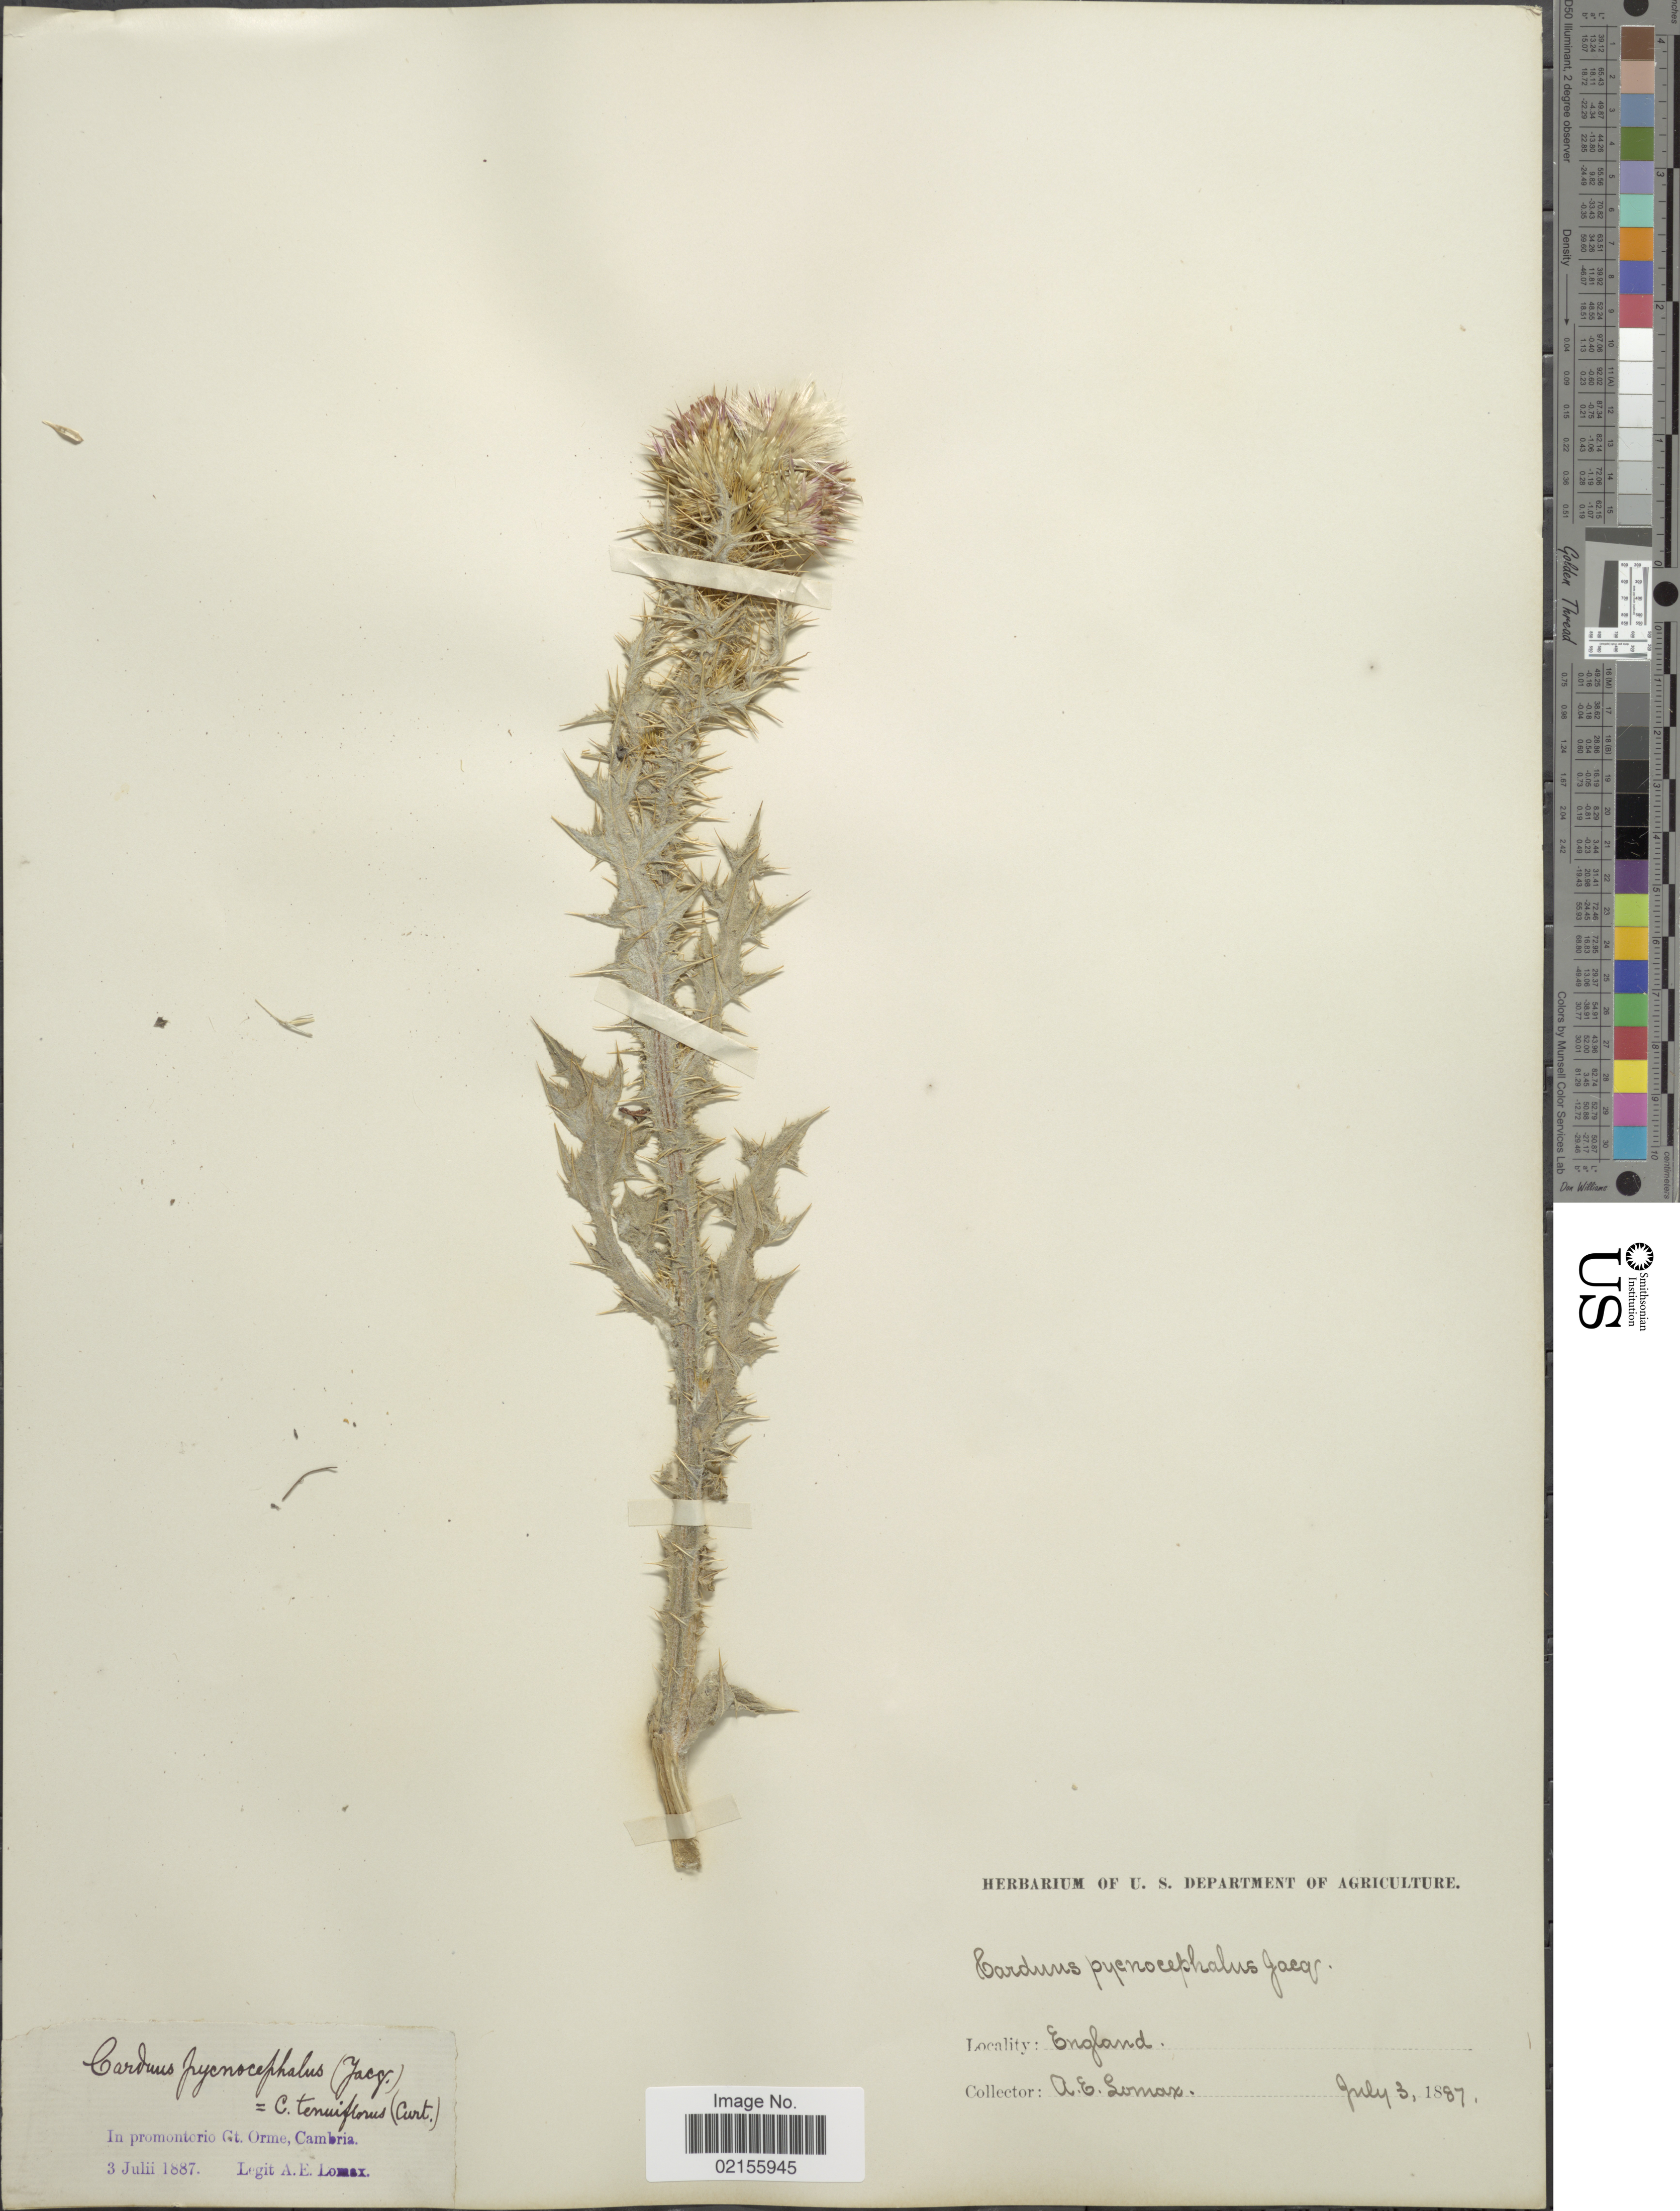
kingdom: Plantae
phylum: Tracheophyta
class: Magnoliopsida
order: Asterales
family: Asteraceae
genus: Carduus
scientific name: Carduus pycnocephalus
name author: L.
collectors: A. Lomax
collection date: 1887-07-03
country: United Kingdom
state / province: England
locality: In promontorio Gt. Orme, Caimbria